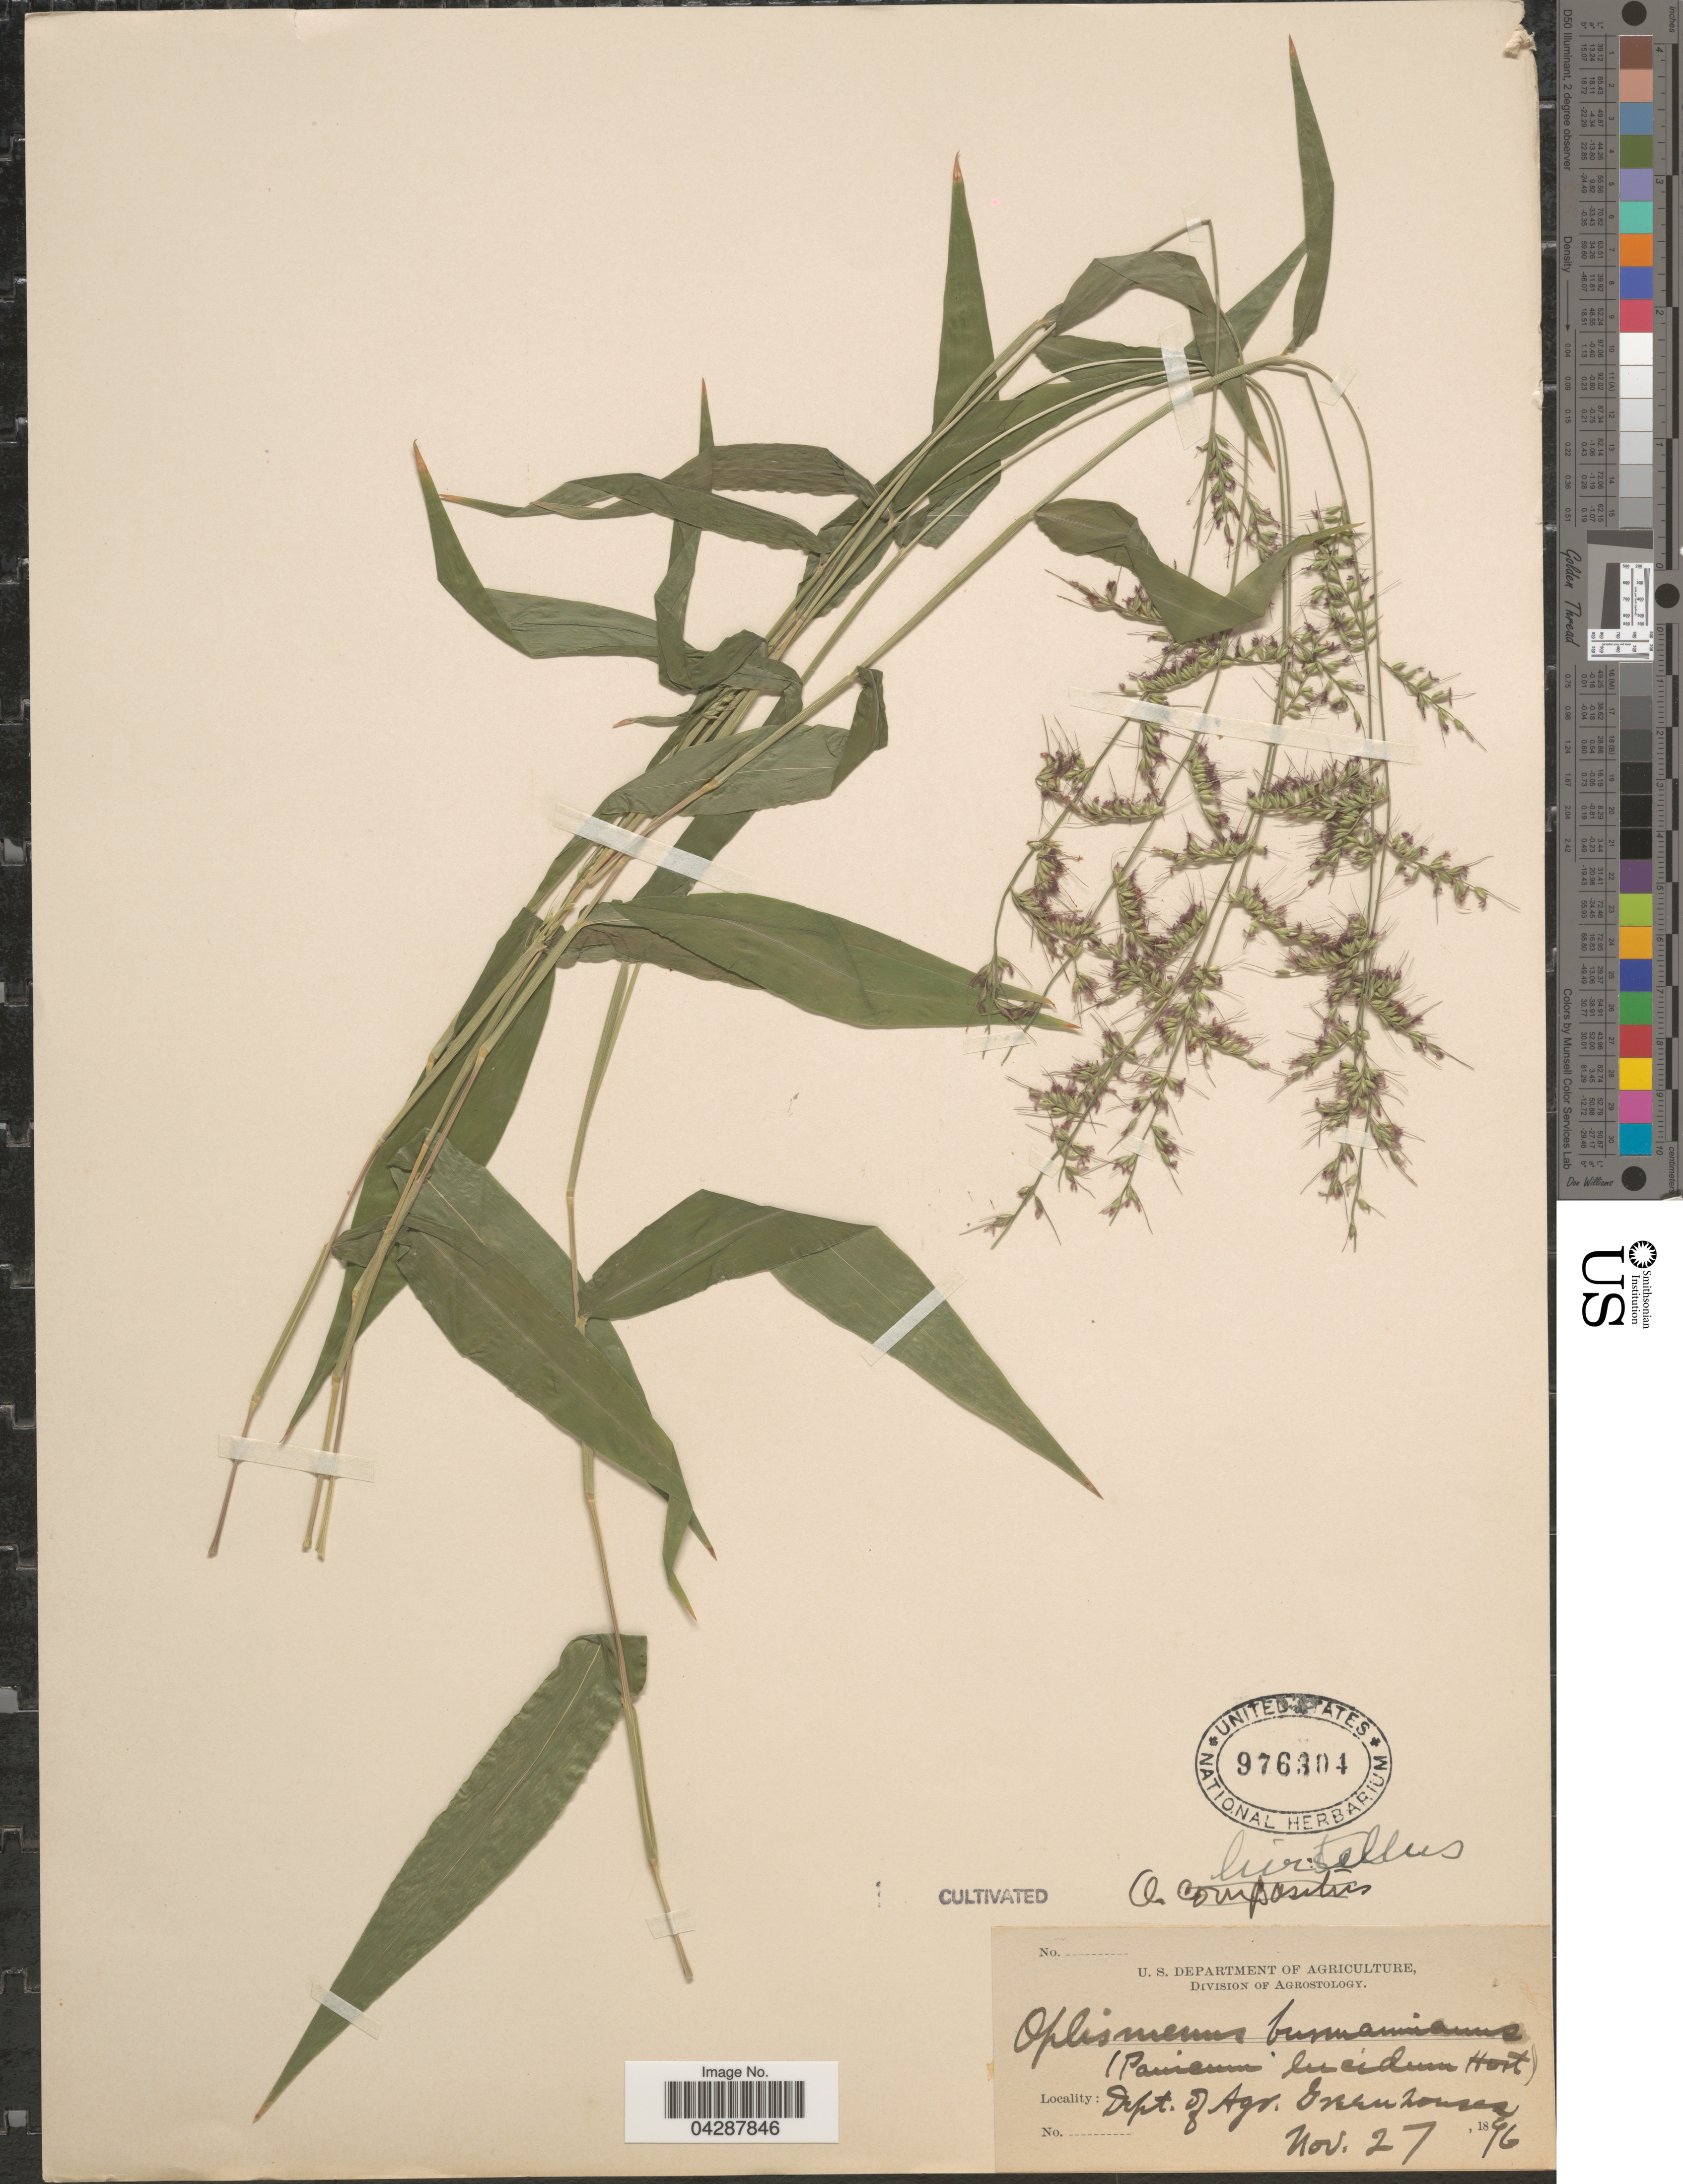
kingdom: Plantae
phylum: Tracheophyta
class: Liliopsida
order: Poales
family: Poaceae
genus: Oplismenus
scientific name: Oplismenus imbecillis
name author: (R. Br.) Roem. & Schult.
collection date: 1896-11-27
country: United States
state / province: District of Columbia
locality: Dept. of Agr. Greenhouse.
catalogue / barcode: US 976304